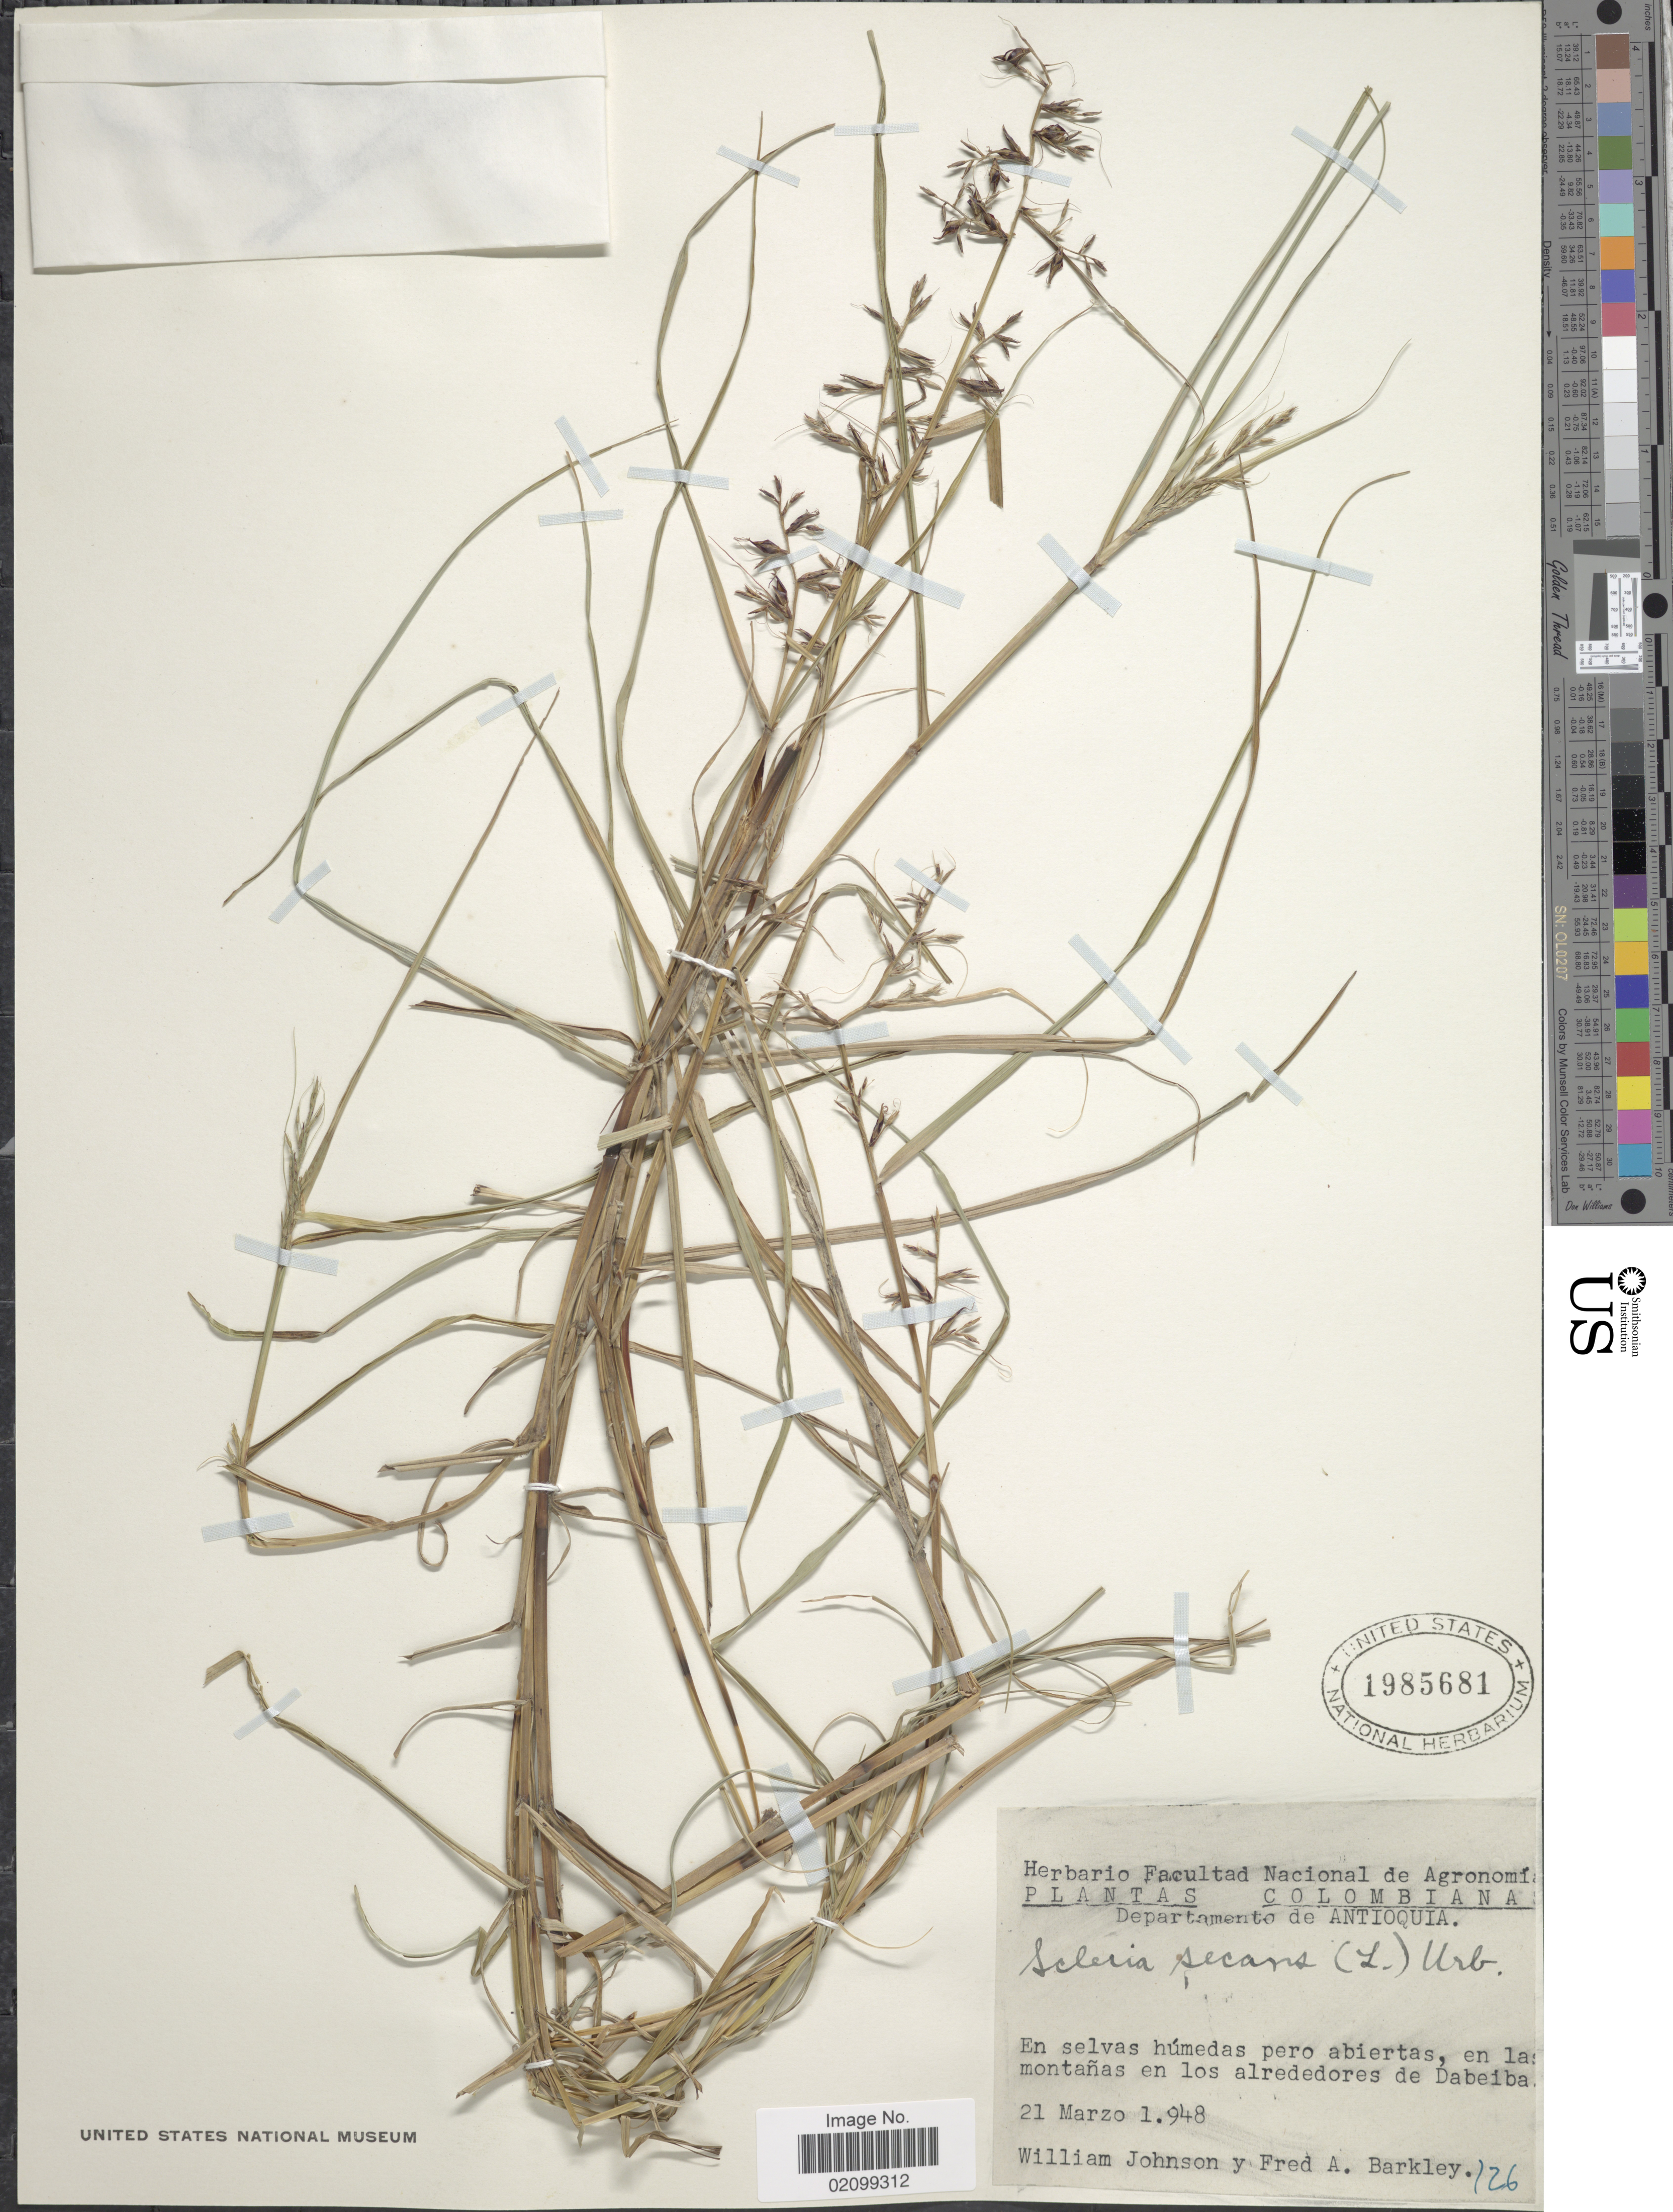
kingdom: Plantae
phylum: Tracheophyta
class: Liliopsida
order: Poales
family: Cyperaceae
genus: Scleria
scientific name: Scleria secans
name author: (L.) Urb.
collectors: W. M. Johnson & F. A. Barkley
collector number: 726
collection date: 1948-03-21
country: Colombia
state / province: Antioquia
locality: Departamento de Antioquia. En selvas humedas pero abiertas, en las montanas en los alrededores de Dabeiba.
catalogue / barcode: US 1985681